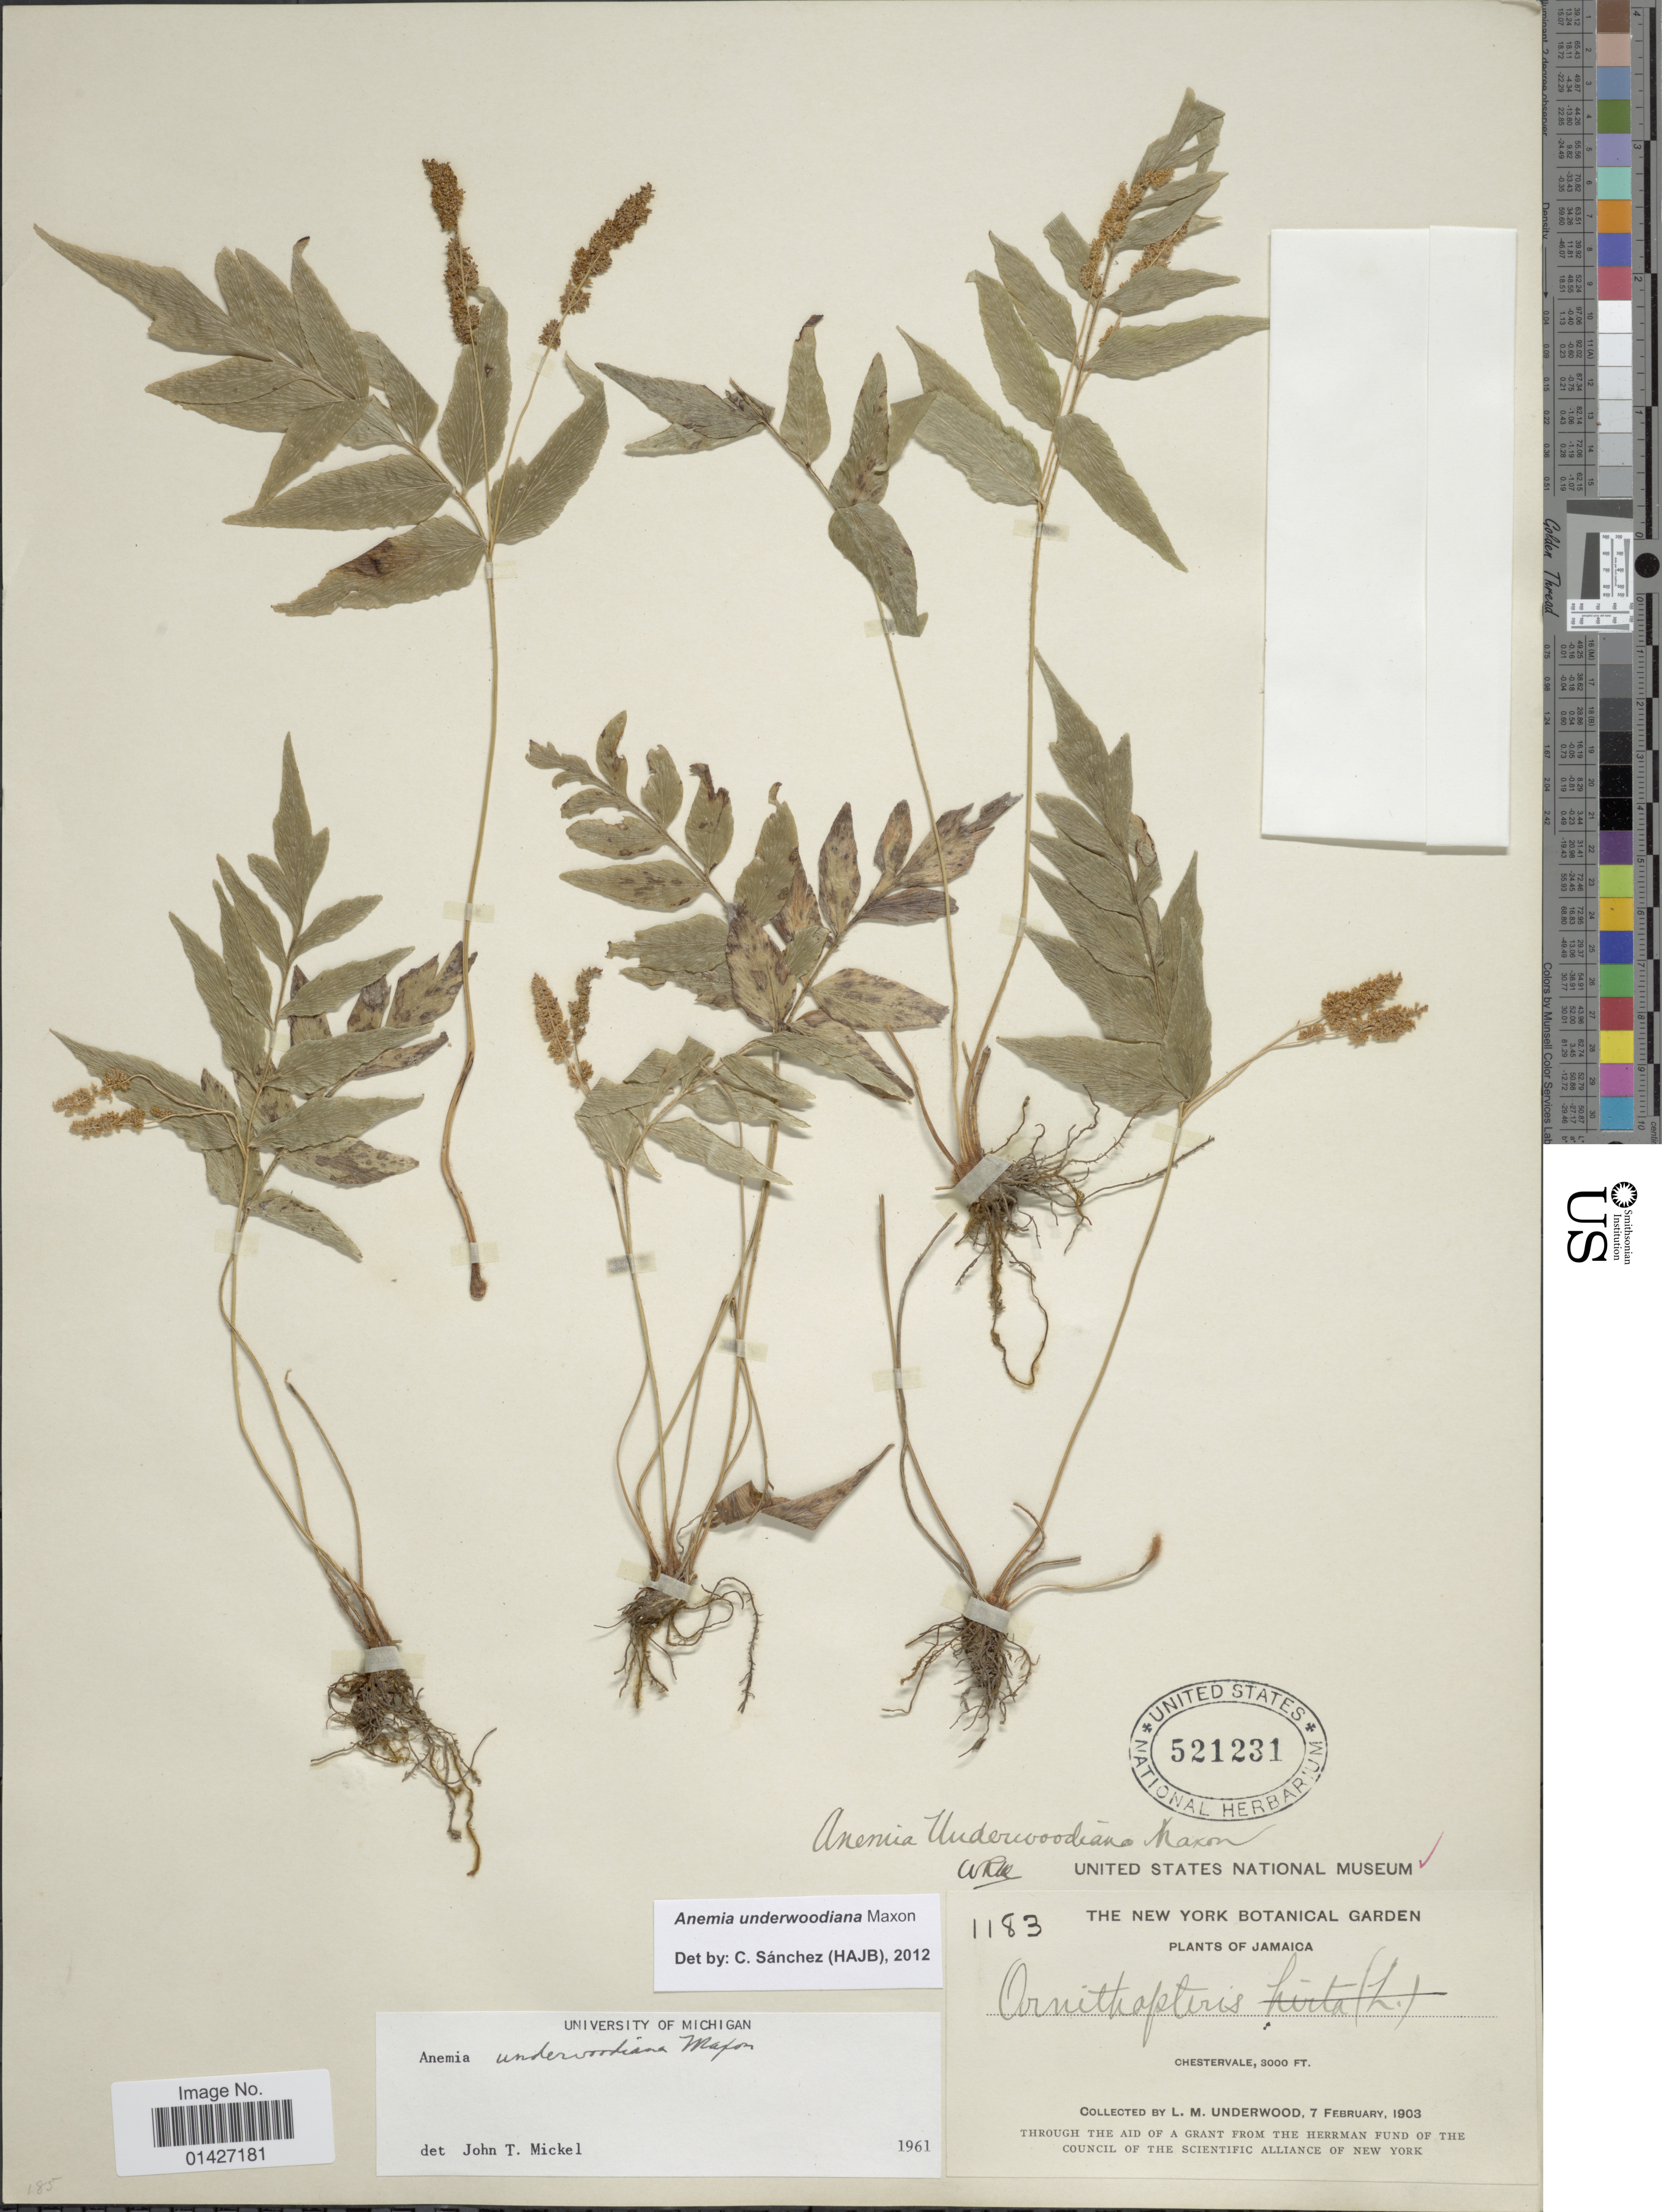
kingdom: Plantae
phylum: Tracheophyta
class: Polypodiopsida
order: Schizaeales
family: Anemiaceae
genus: Anemia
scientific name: Anemia underwoodiana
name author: Maxon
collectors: L. M. Underwood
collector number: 1183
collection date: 1903-02-07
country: Jamaica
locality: Chestervale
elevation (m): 914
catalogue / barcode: US 521231